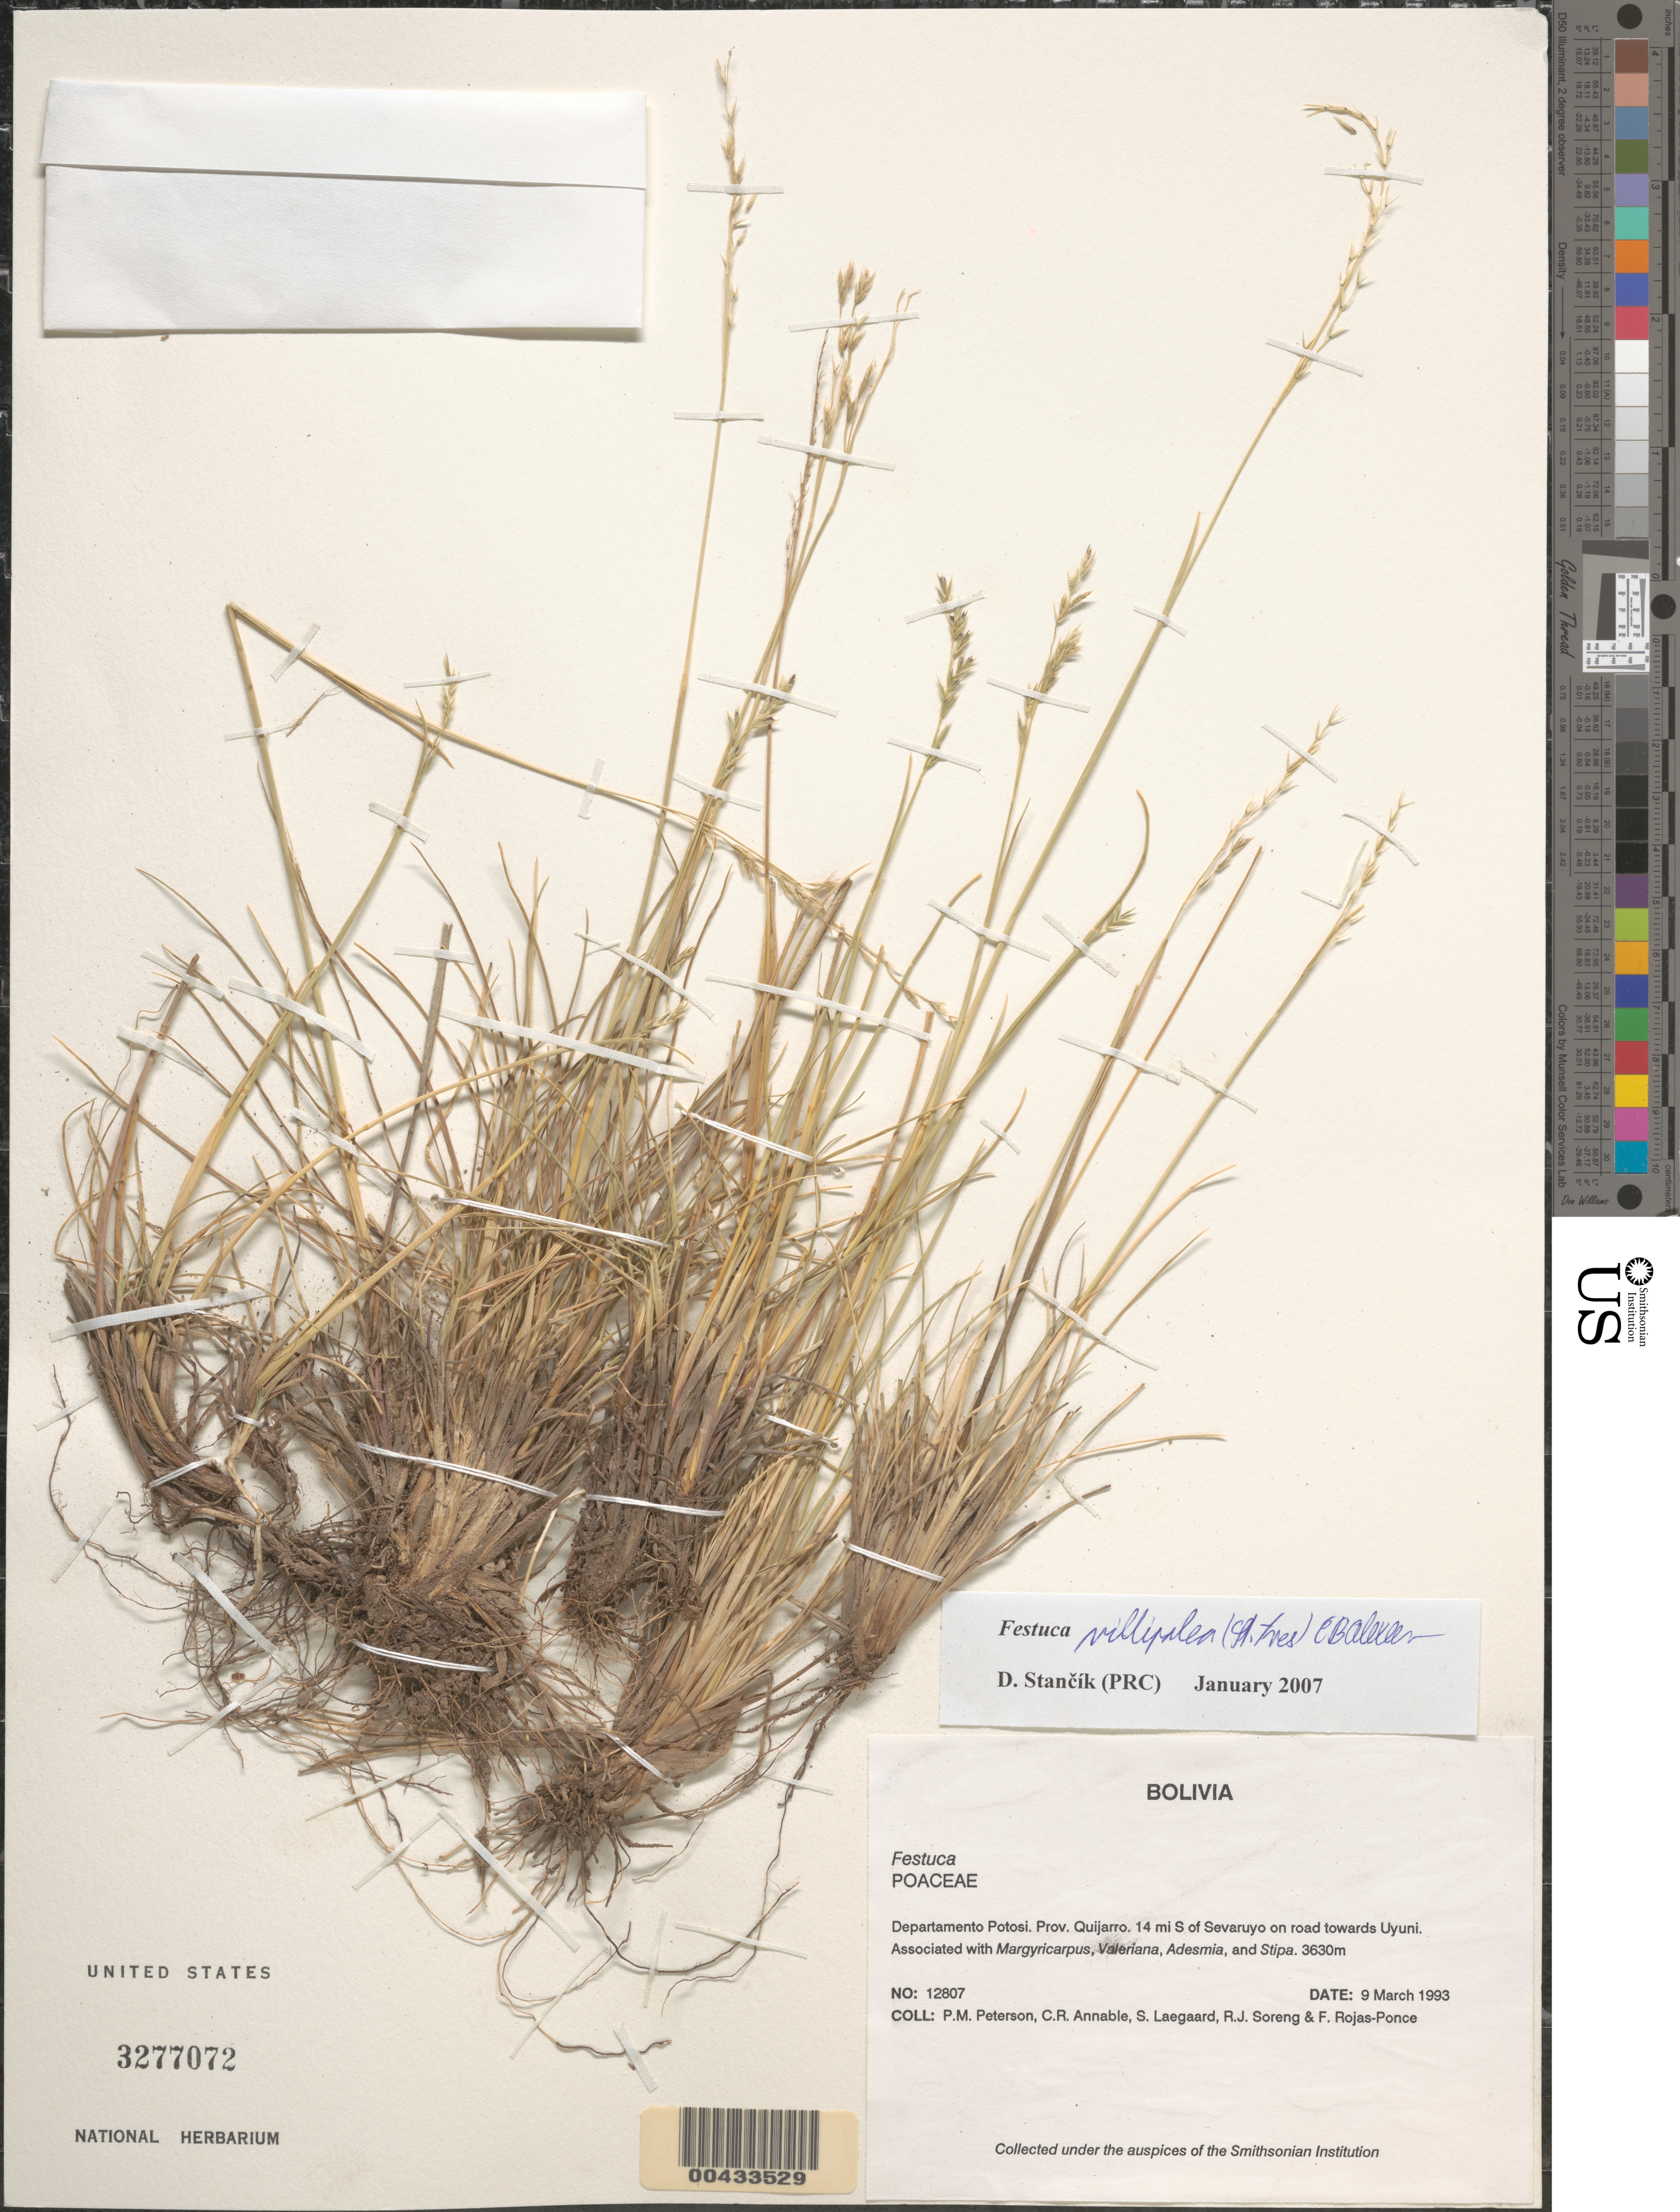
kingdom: Plantae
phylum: Tracheophyta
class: Liliopsida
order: Poales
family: Poaceae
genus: Festuca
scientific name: Festuca sp.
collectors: P. M. Peterson, C. R. Annable, S. Lægaard, R. J. Soreng & F. Rojas-Ponce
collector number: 12807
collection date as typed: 09 Mar 1993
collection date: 1993-03-09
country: Bolivia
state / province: Potosí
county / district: Quijarro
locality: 14 mi S of Sevaruyo on road towards Uyuni.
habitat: Associated with Margyricarpus, Valeriana, Adesmia, and Stipa.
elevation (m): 3630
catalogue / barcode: US 3277072